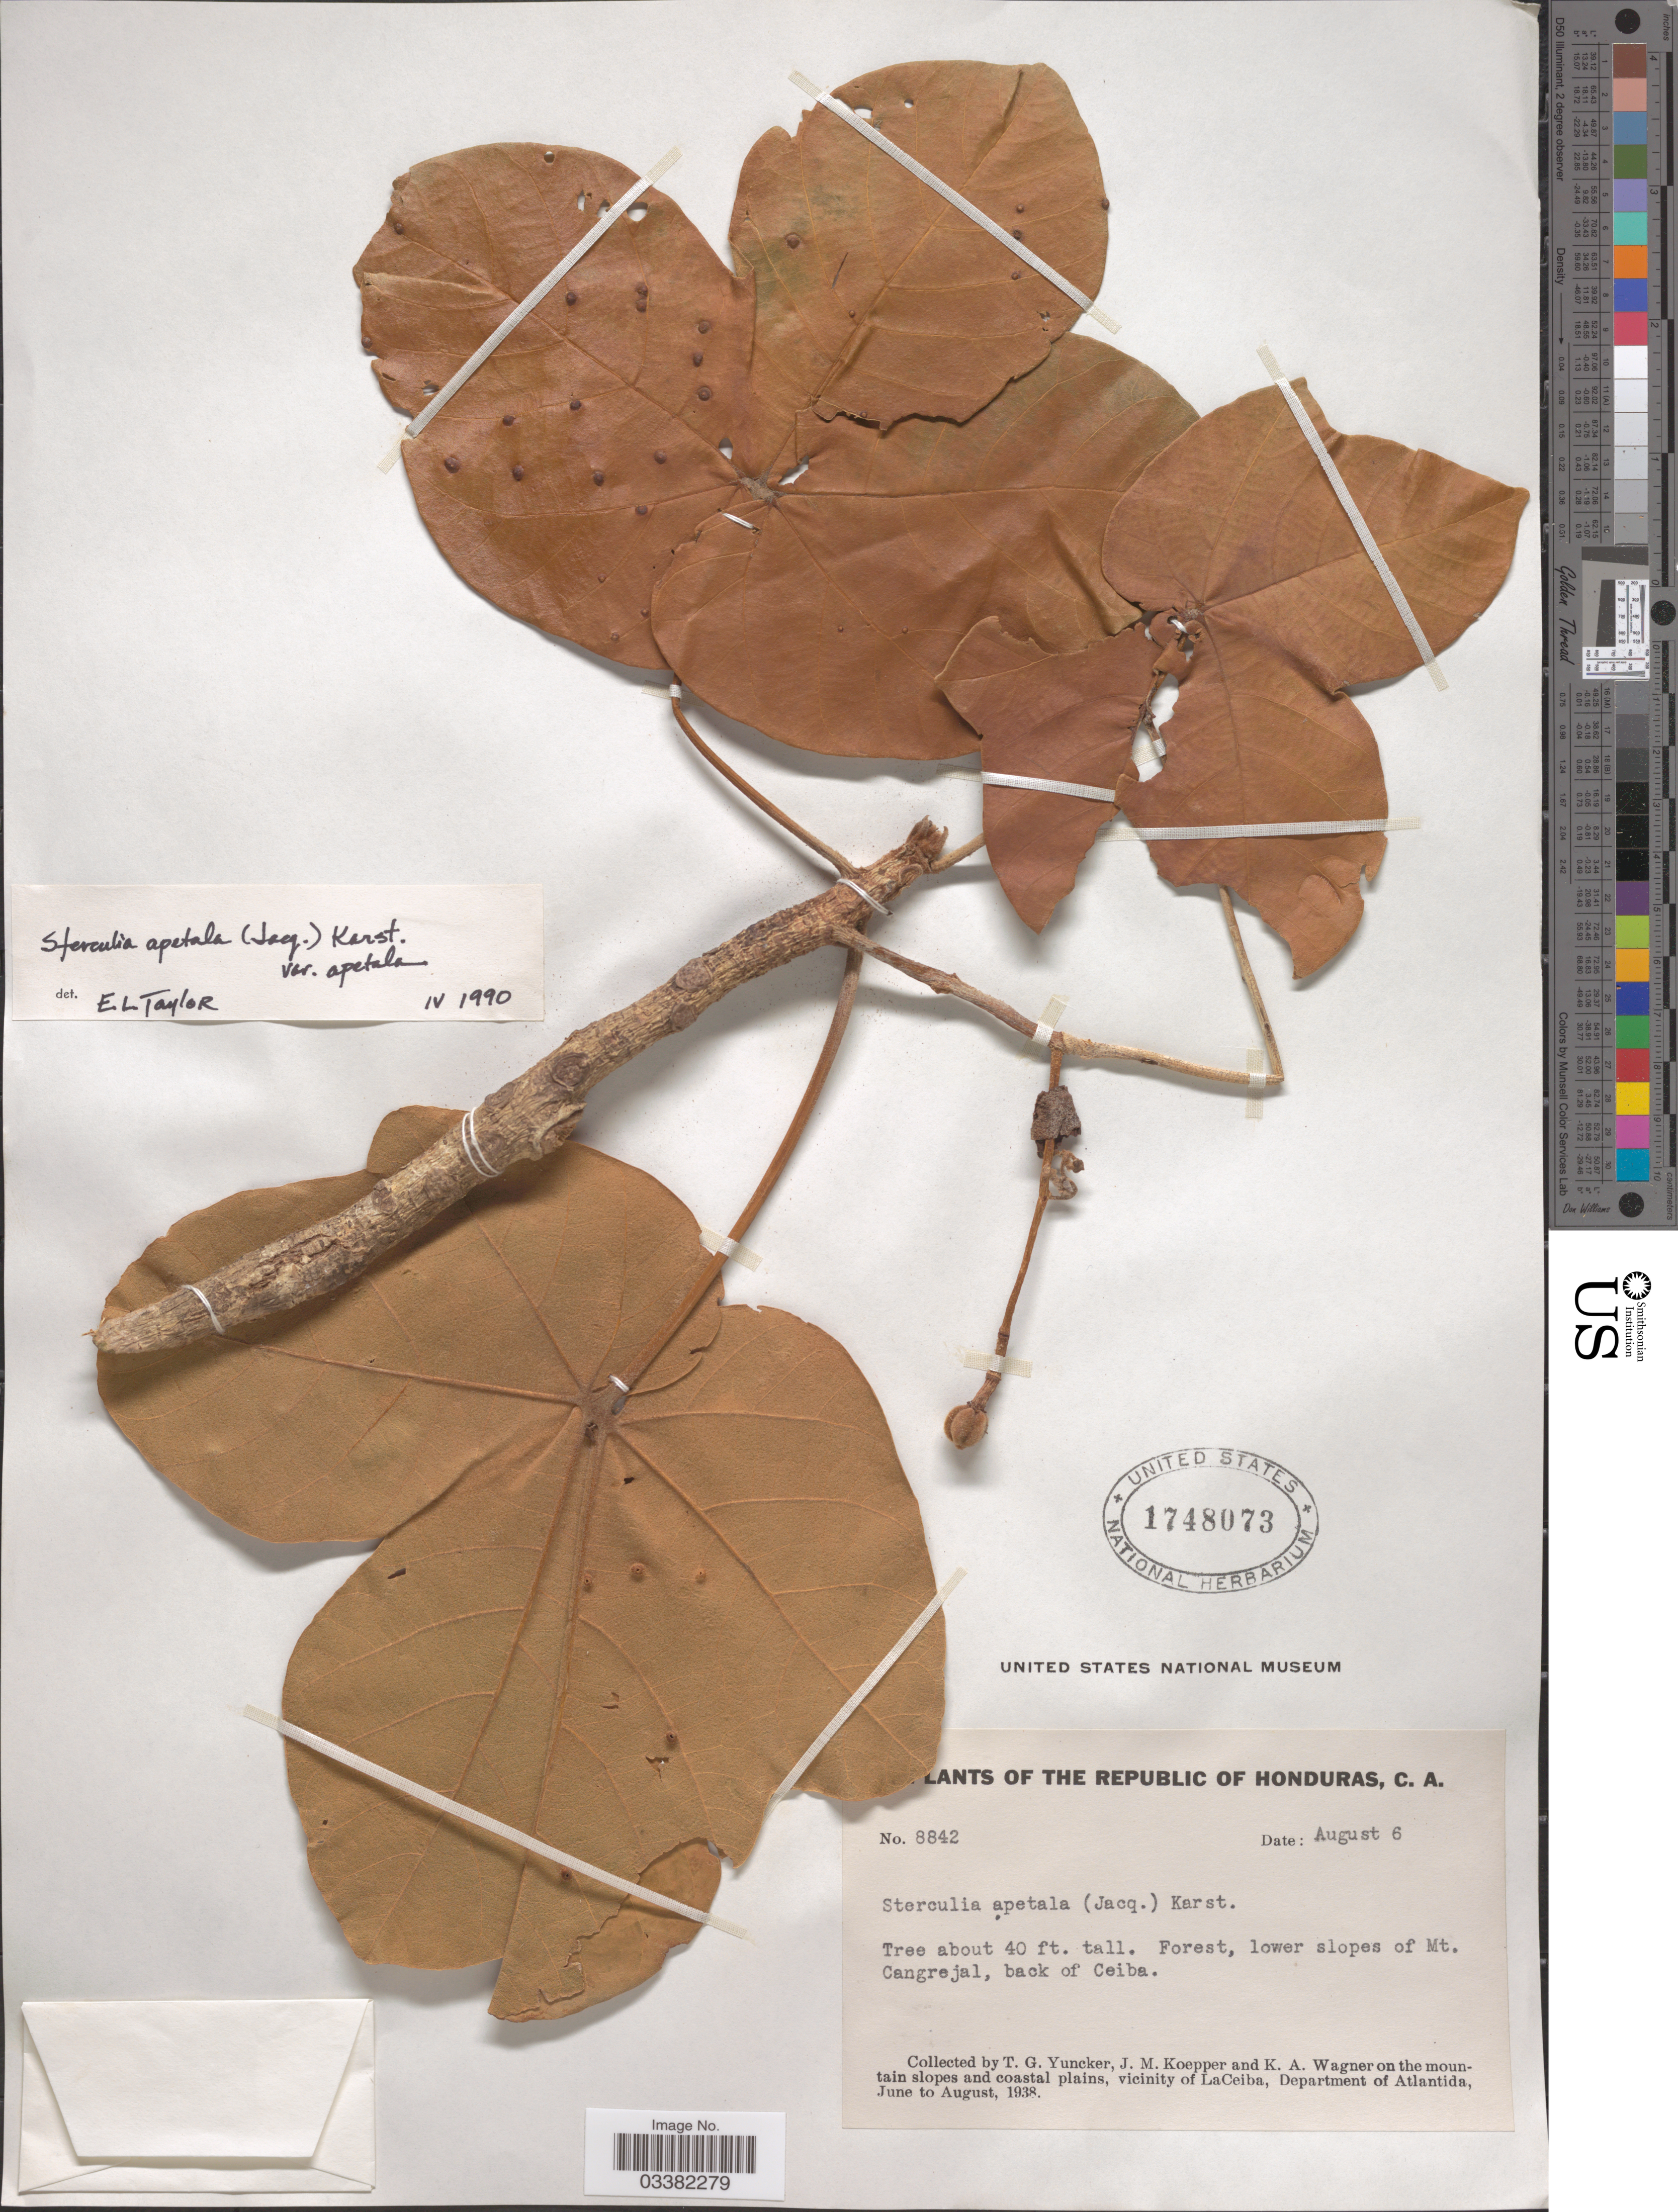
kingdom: Plantae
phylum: Tracheophyta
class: Magnoliopsida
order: Malvales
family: Malvaceae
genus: Sterculia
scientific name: Sterculia apetala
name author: (Jacq.) H. Karst.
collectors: T. G. Yuncker, J. M. Koepper & K. A. Wagner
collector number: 8842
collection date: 1938-08-06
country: Honduras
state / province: Atlántida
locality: Forest, lower slopes of Mt. Cangrejal, back of Ceiba. Vicinity of LaCeiba, Department of Atlantida.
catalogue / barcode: US 1748073